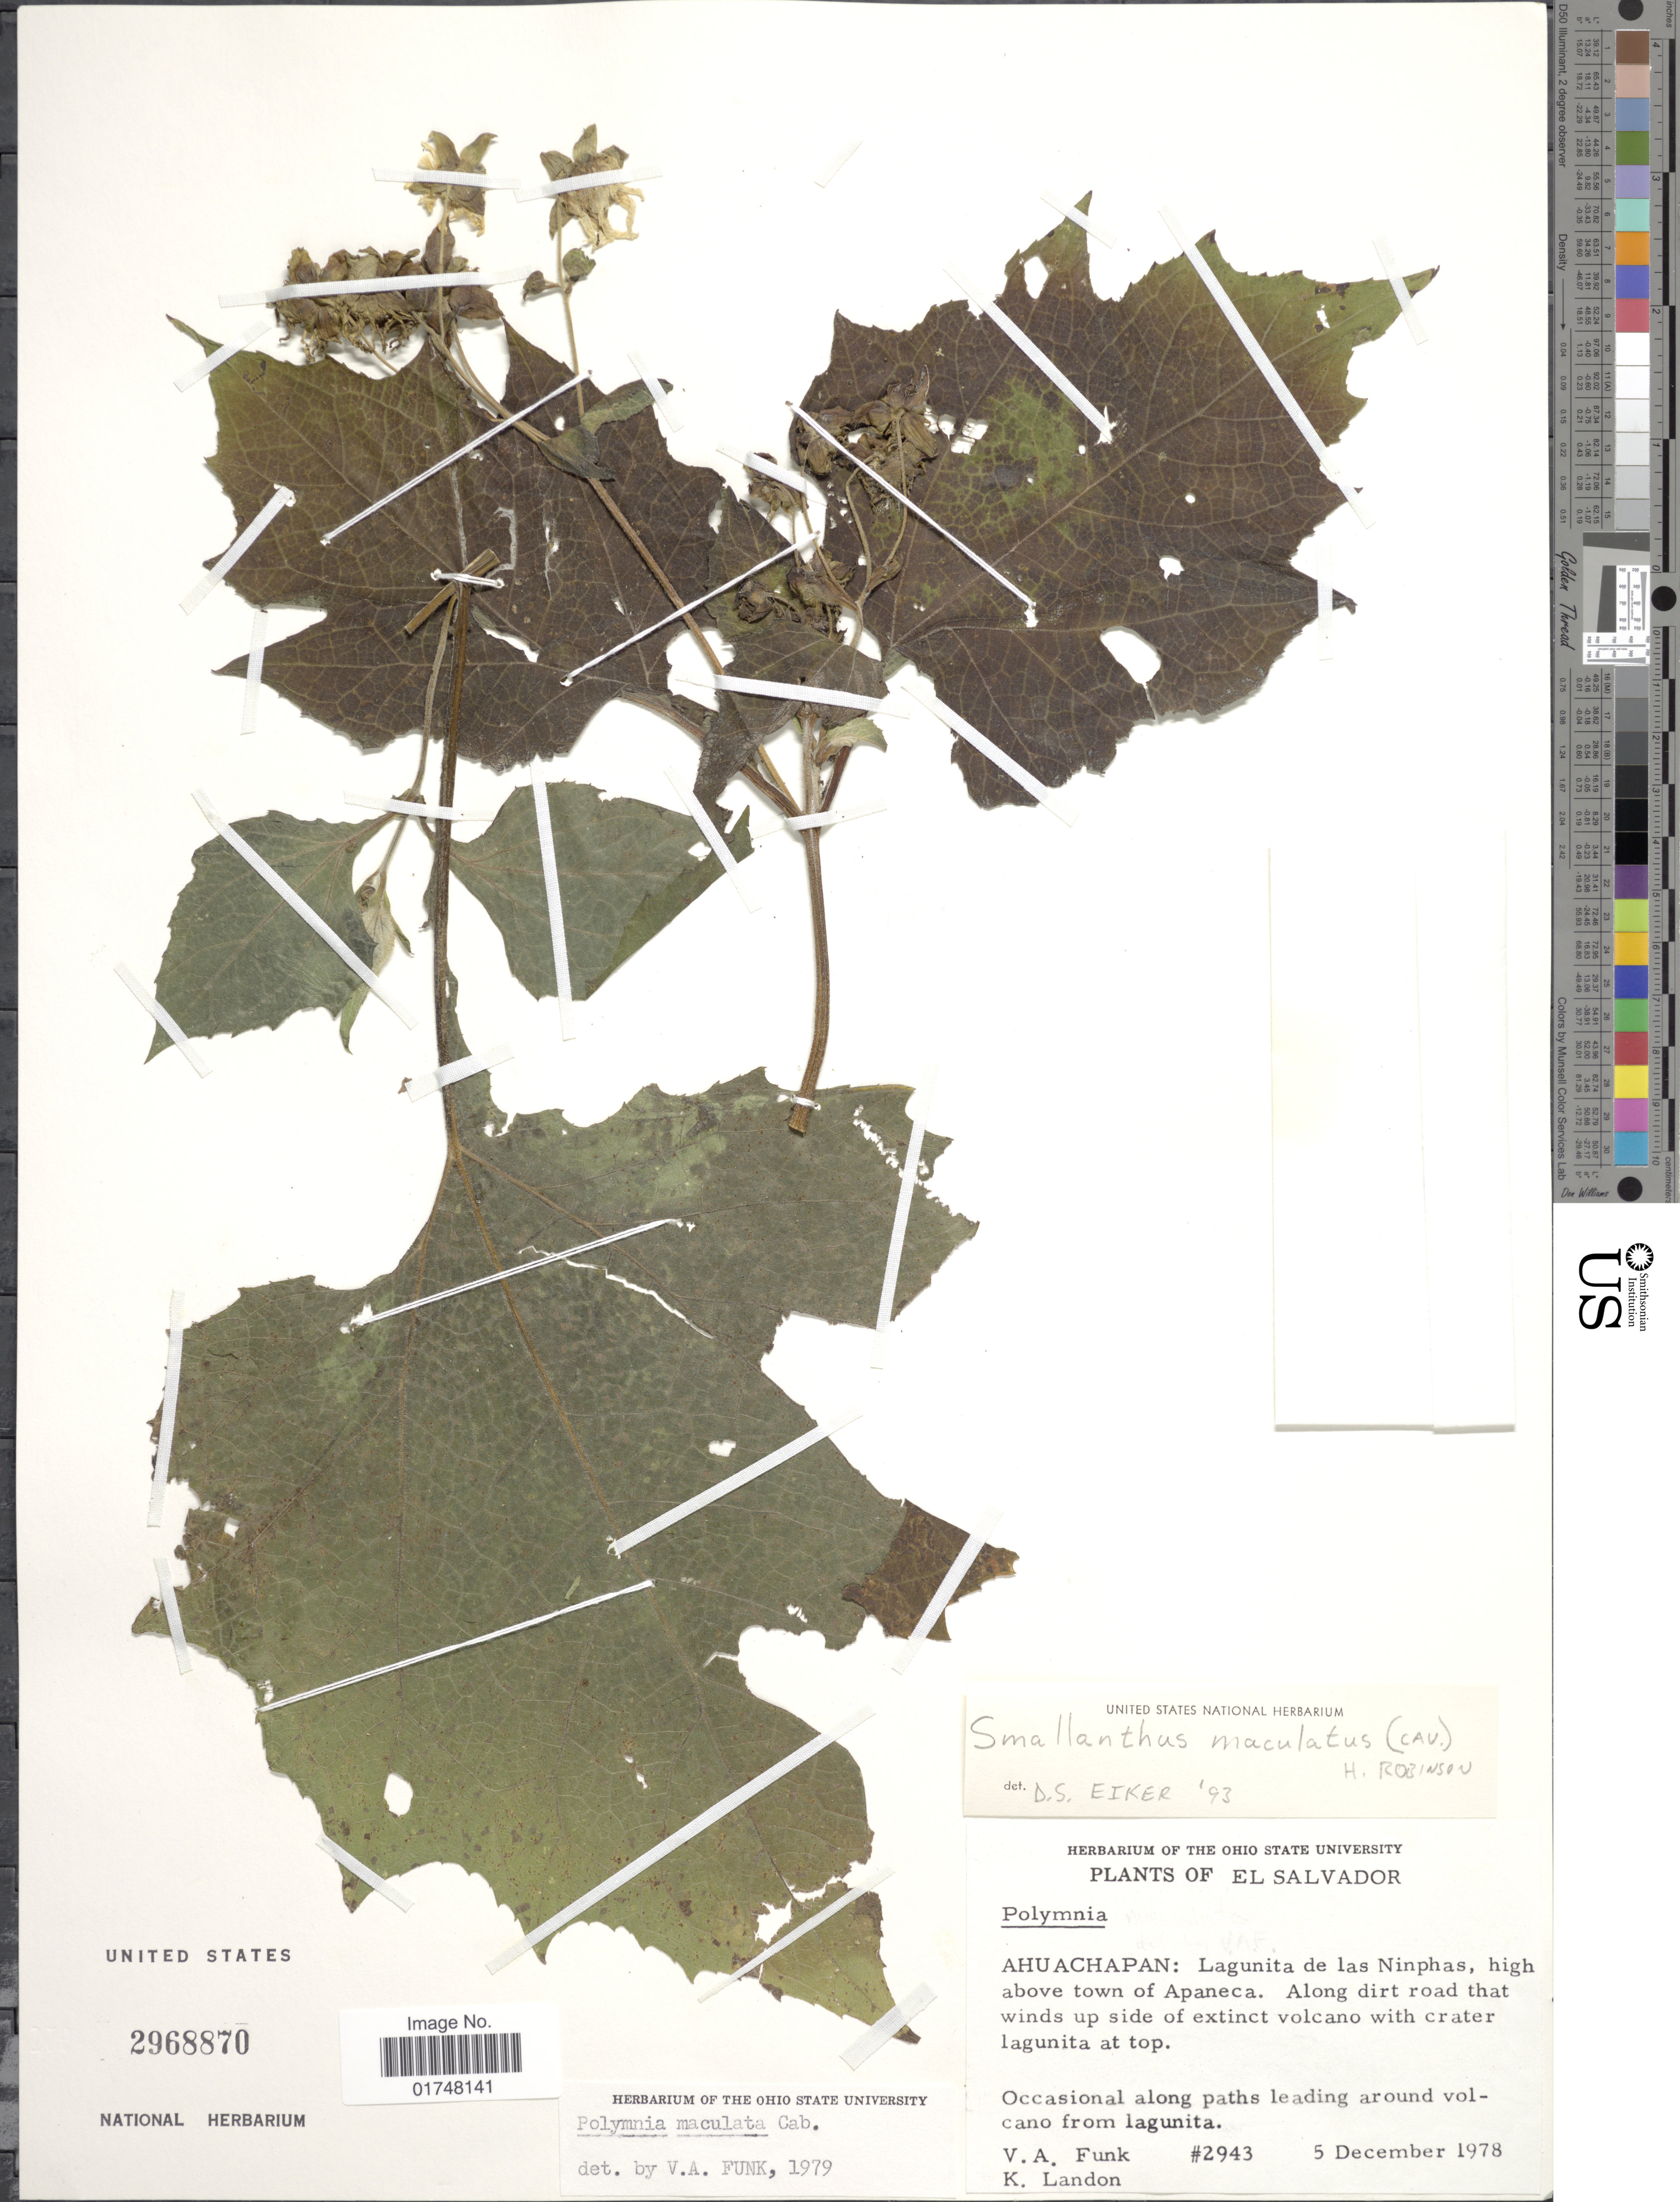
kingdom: Plantae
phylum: Tracheophyta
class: Magnoliopsida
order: Asterales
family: Asteraceae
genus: Smallanthus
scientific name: Smallanthus maculatus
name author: (Cav.) H. Rob.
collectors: V. Funk & K. C. Landon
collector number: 2943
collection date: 1978-12-05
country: El Salvador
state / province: Ahuachapan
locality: Lagunita de las Ninphas. above town of Apaneca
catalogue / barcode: US 2968870